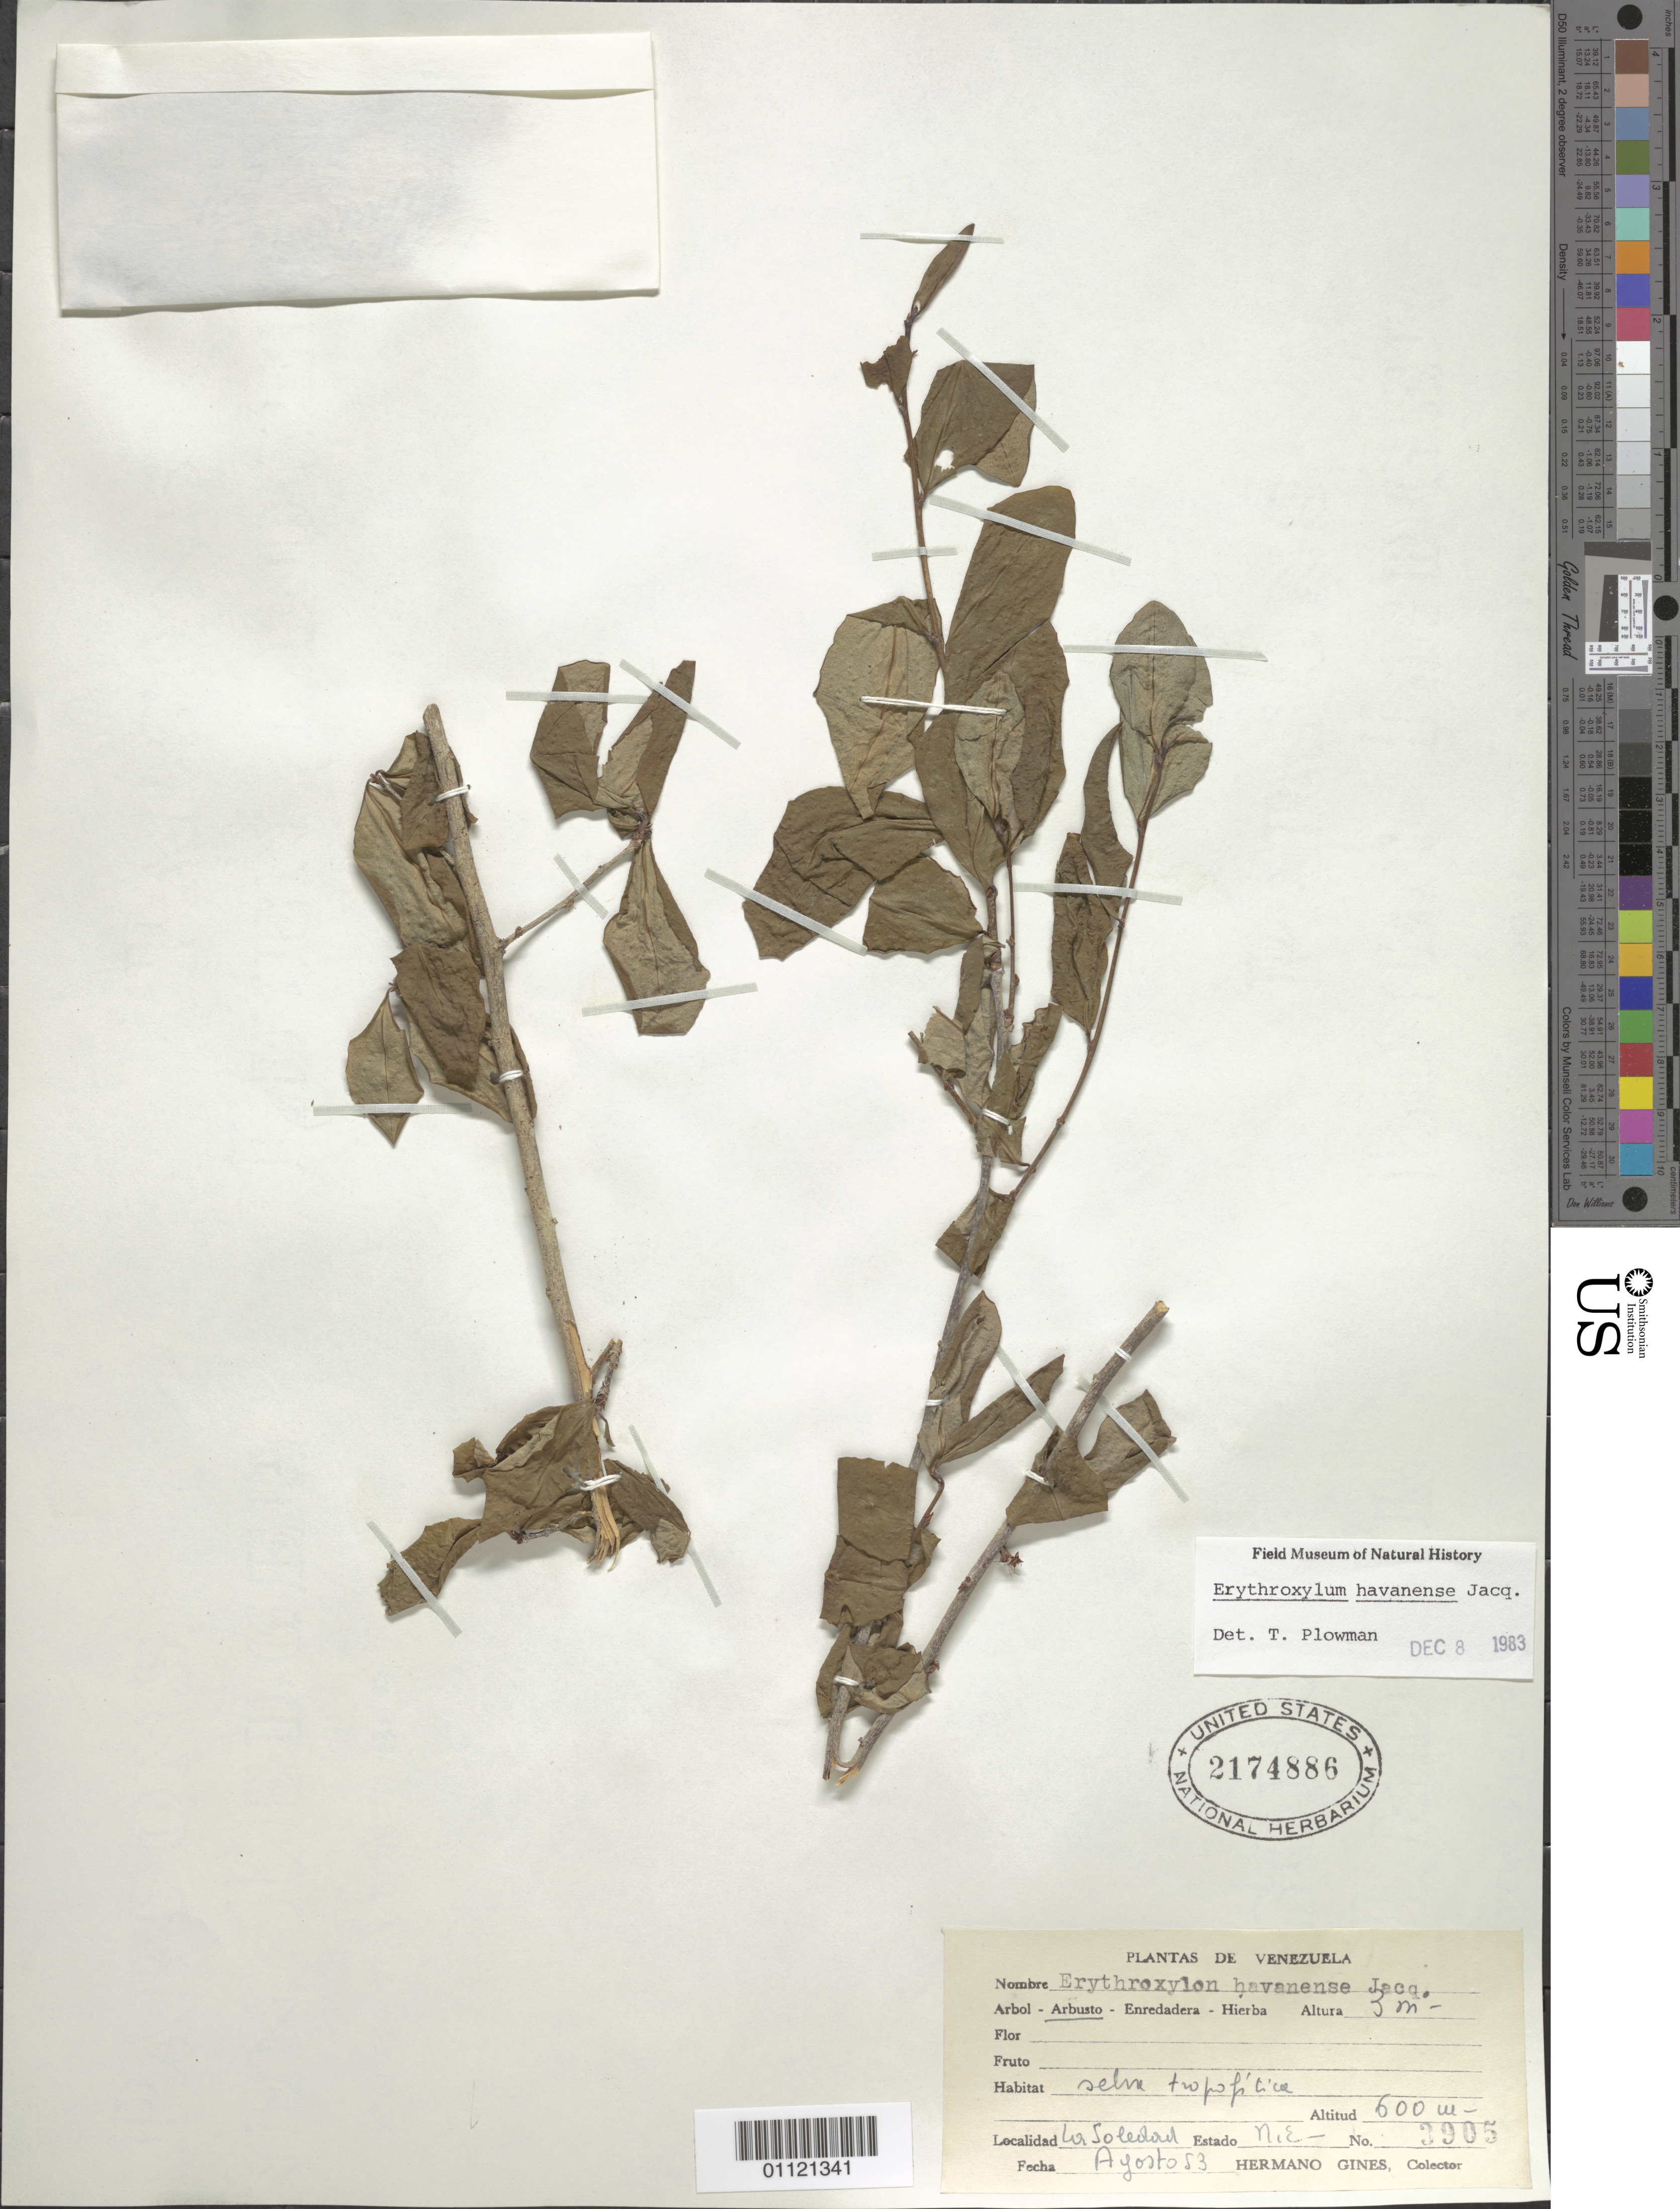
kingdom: Plantae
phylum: Tracheophyta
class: Magnoliopsida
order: Malpighiales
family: Erythroxylaceae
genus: Erythroxylum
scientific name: Erythroxylum havanense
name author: Jacq.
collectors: Bro. Gines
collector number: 3905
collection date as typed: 01 Aug 1953 to 31 Aug 1953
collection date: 1953-08-01/1953-08-31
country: Venezuela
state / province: Nueva Esparta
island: Margarita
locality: La Soledad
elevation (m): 600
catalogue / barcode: US 2174886